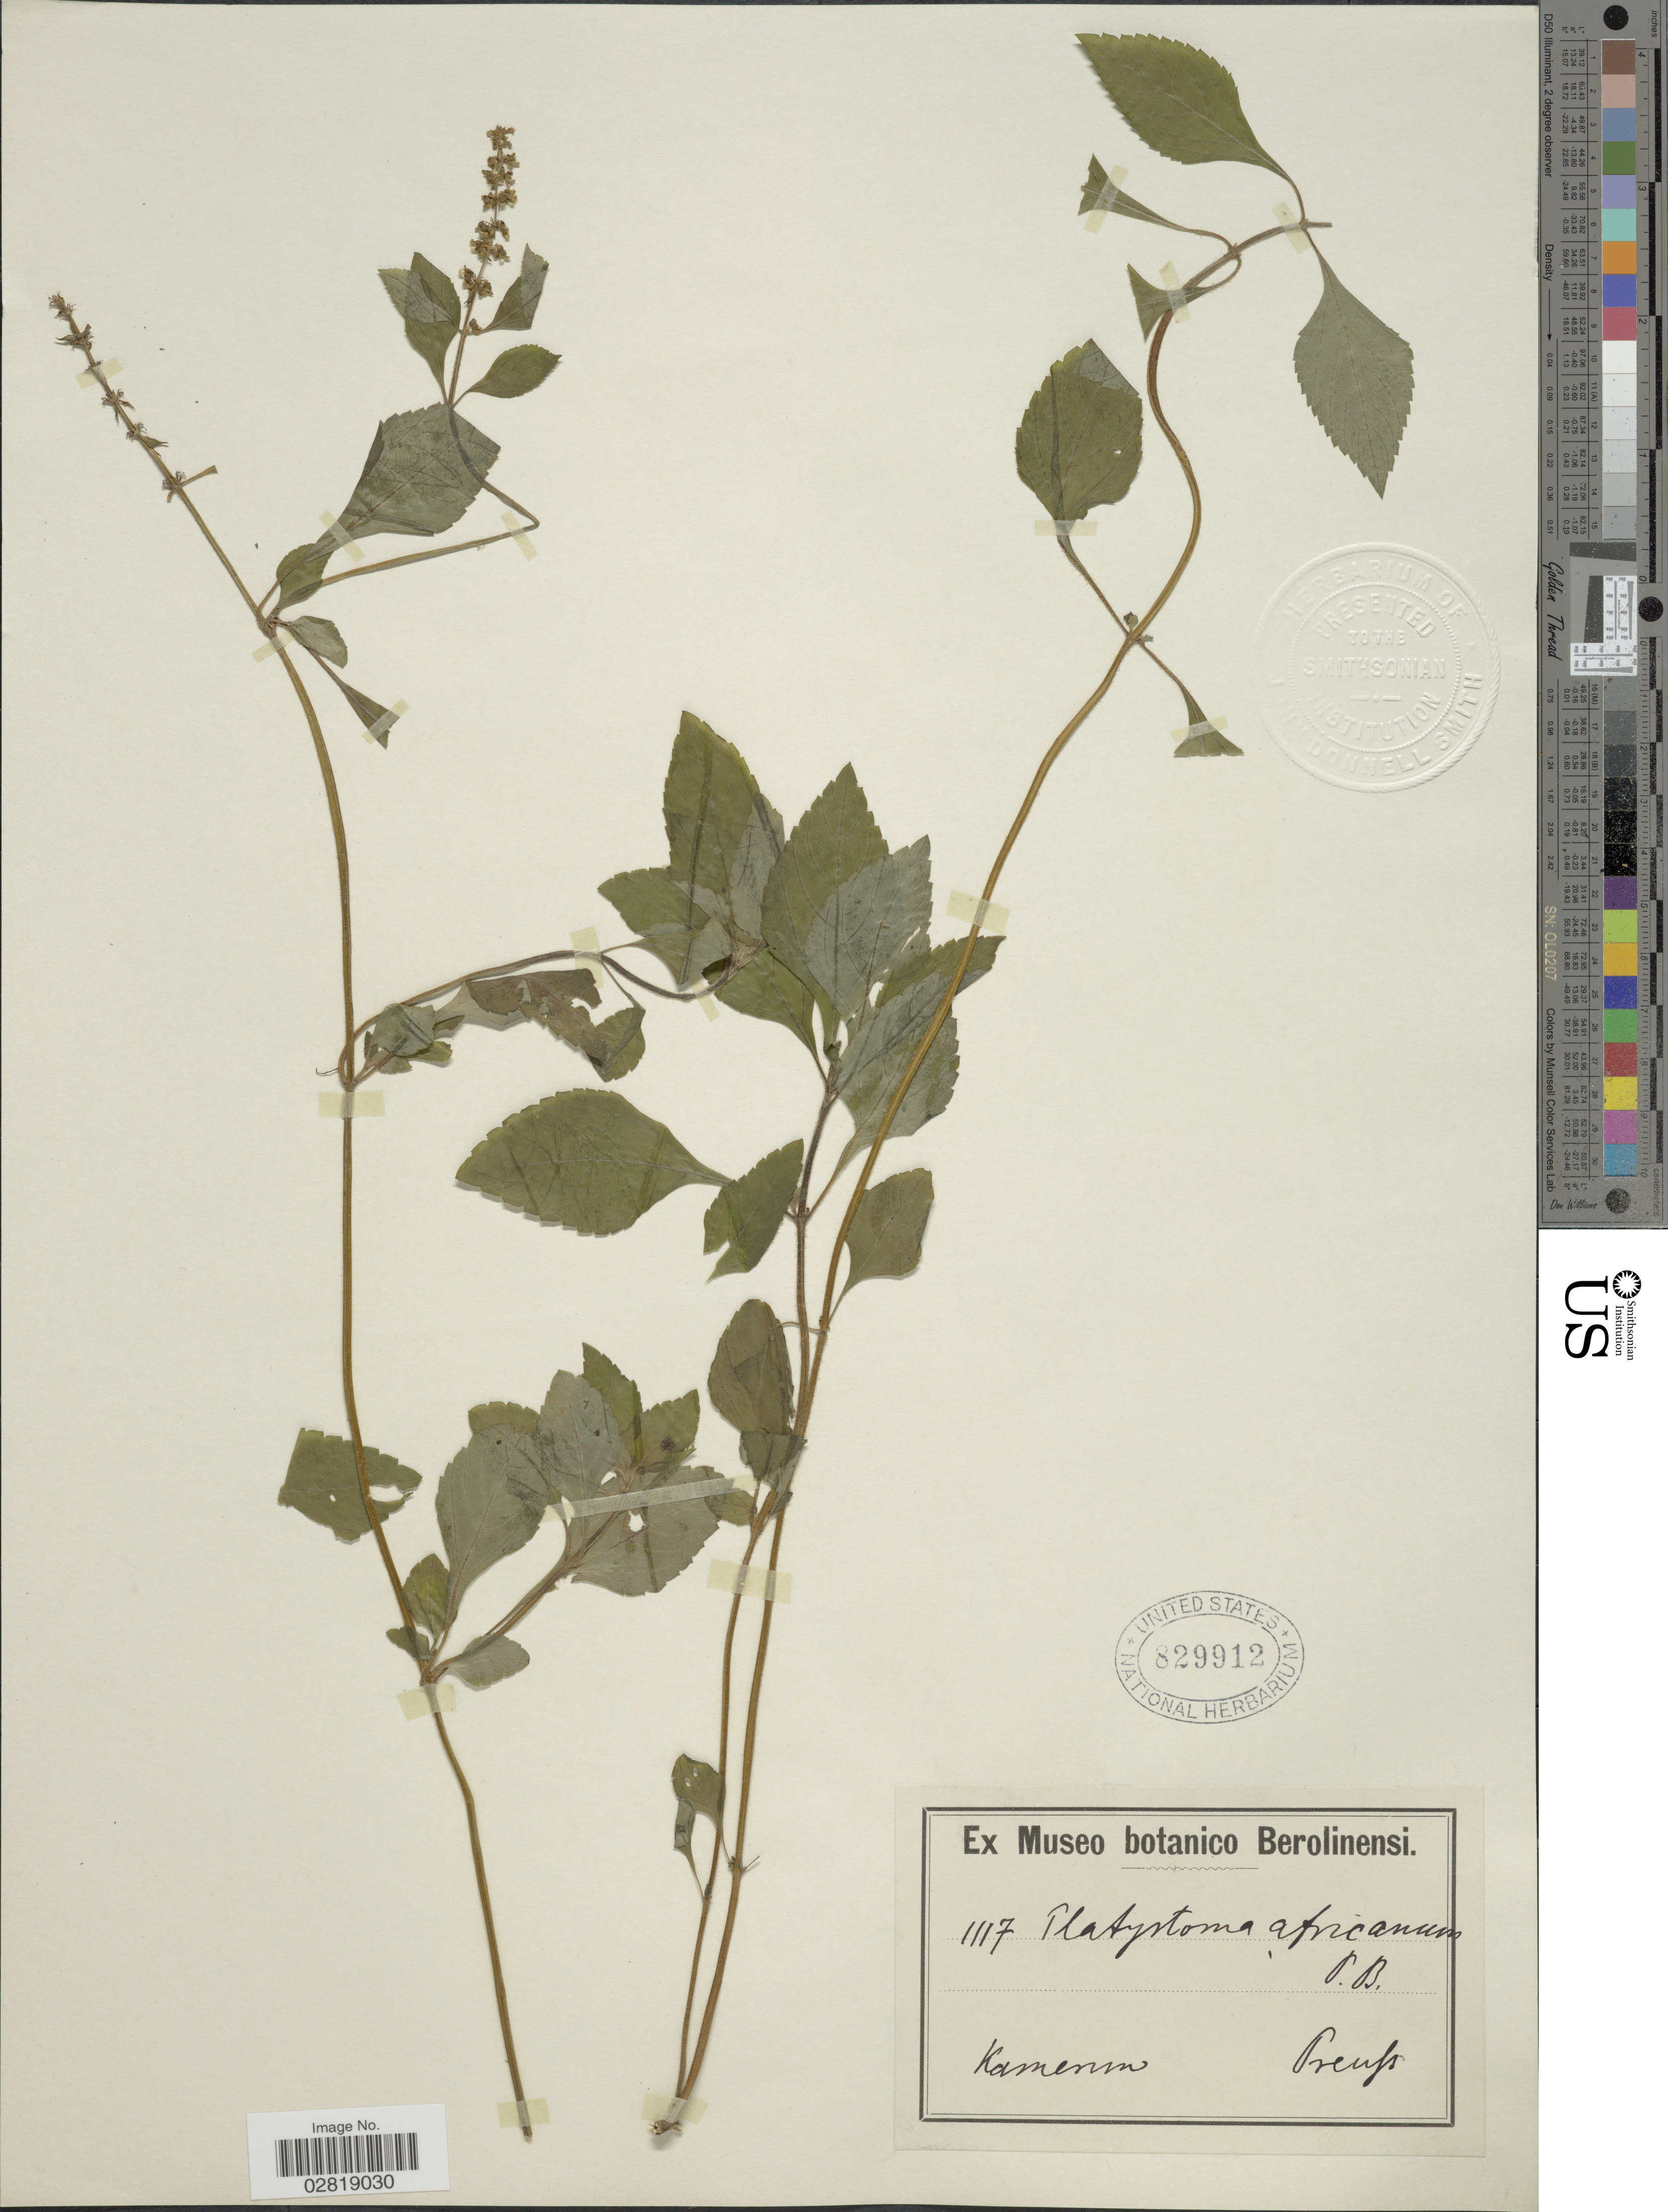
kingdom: Plantae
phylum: Tracheophyta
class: Magnoliopsida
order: Lamiales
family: Lamiaceae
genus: Platostoma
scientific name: Platostoma africanum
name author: P. Beauv.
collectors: C. Preuss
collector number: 1117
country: Cameroon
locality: Kamerun.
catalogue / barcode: US 829912